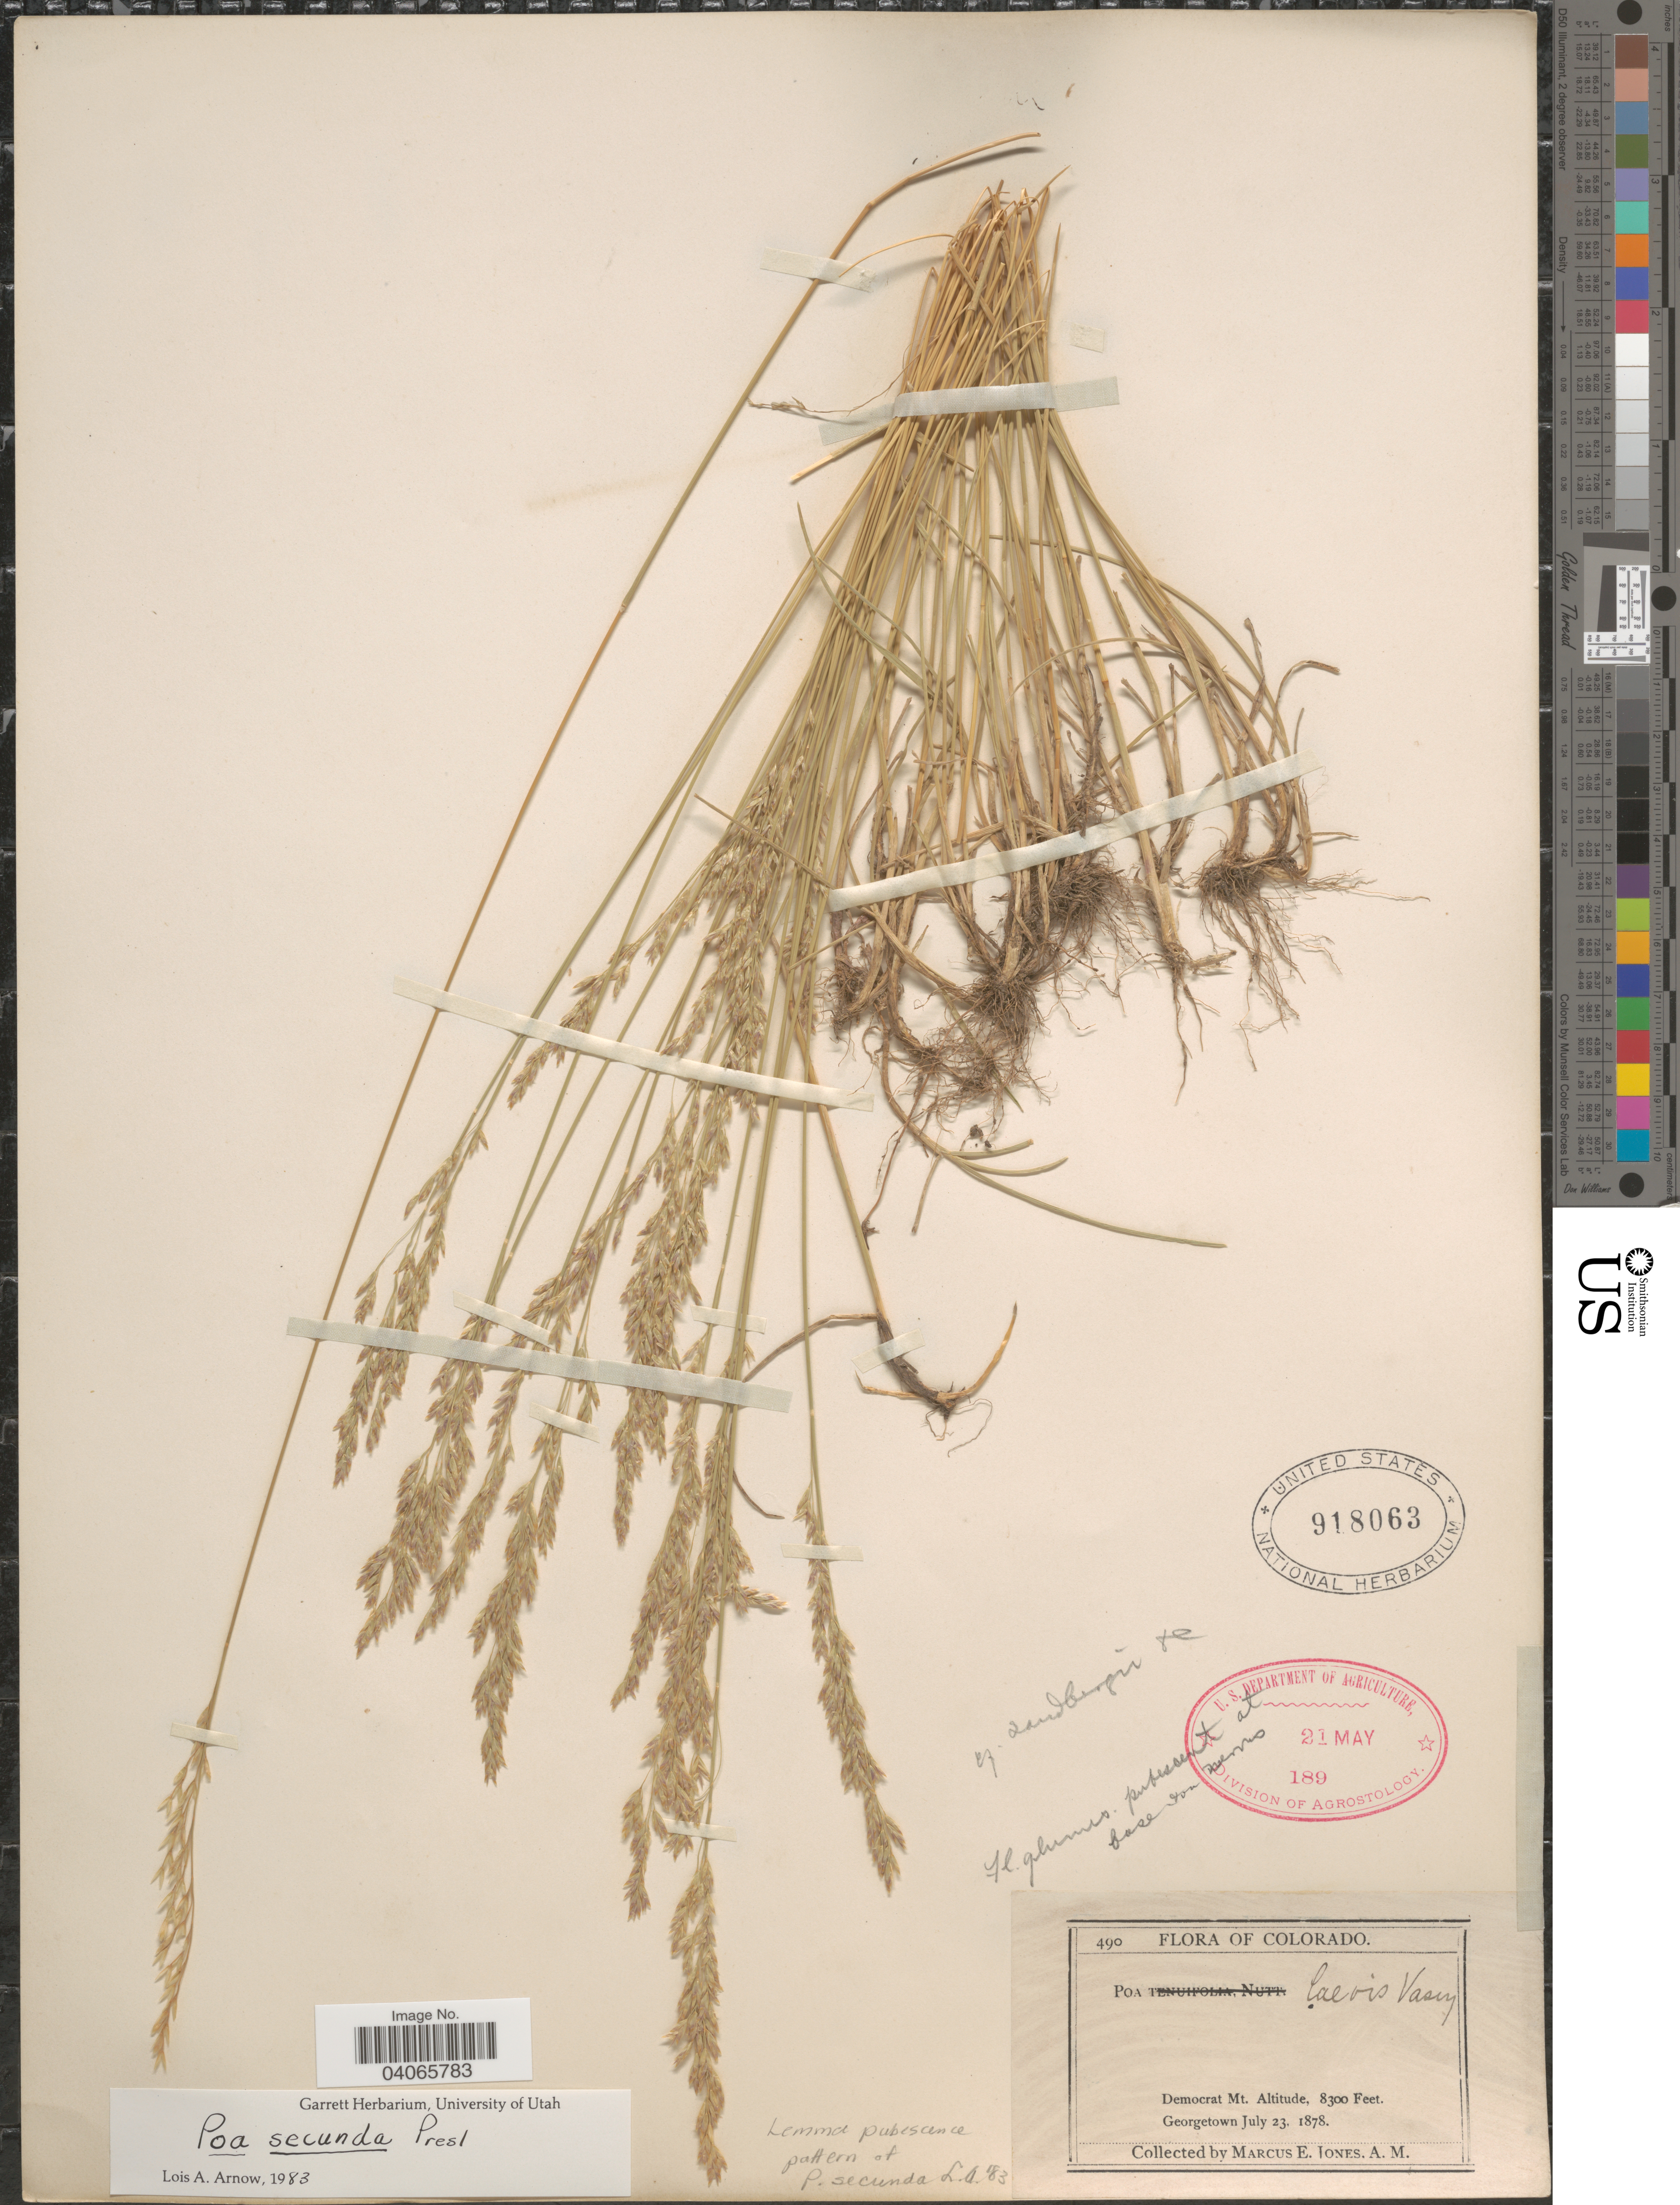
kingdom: Plantae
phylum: Tracheophyta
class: Liliopsida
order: Poales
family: Poaceae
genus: Poa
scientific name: Poa secunda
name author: J. Presl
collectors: M. E. Jones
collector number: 490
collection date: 1878-07-23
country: United States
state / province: Colorado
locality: Democrat Mt. Georgetown.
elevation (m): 2530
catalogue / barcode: US 918063